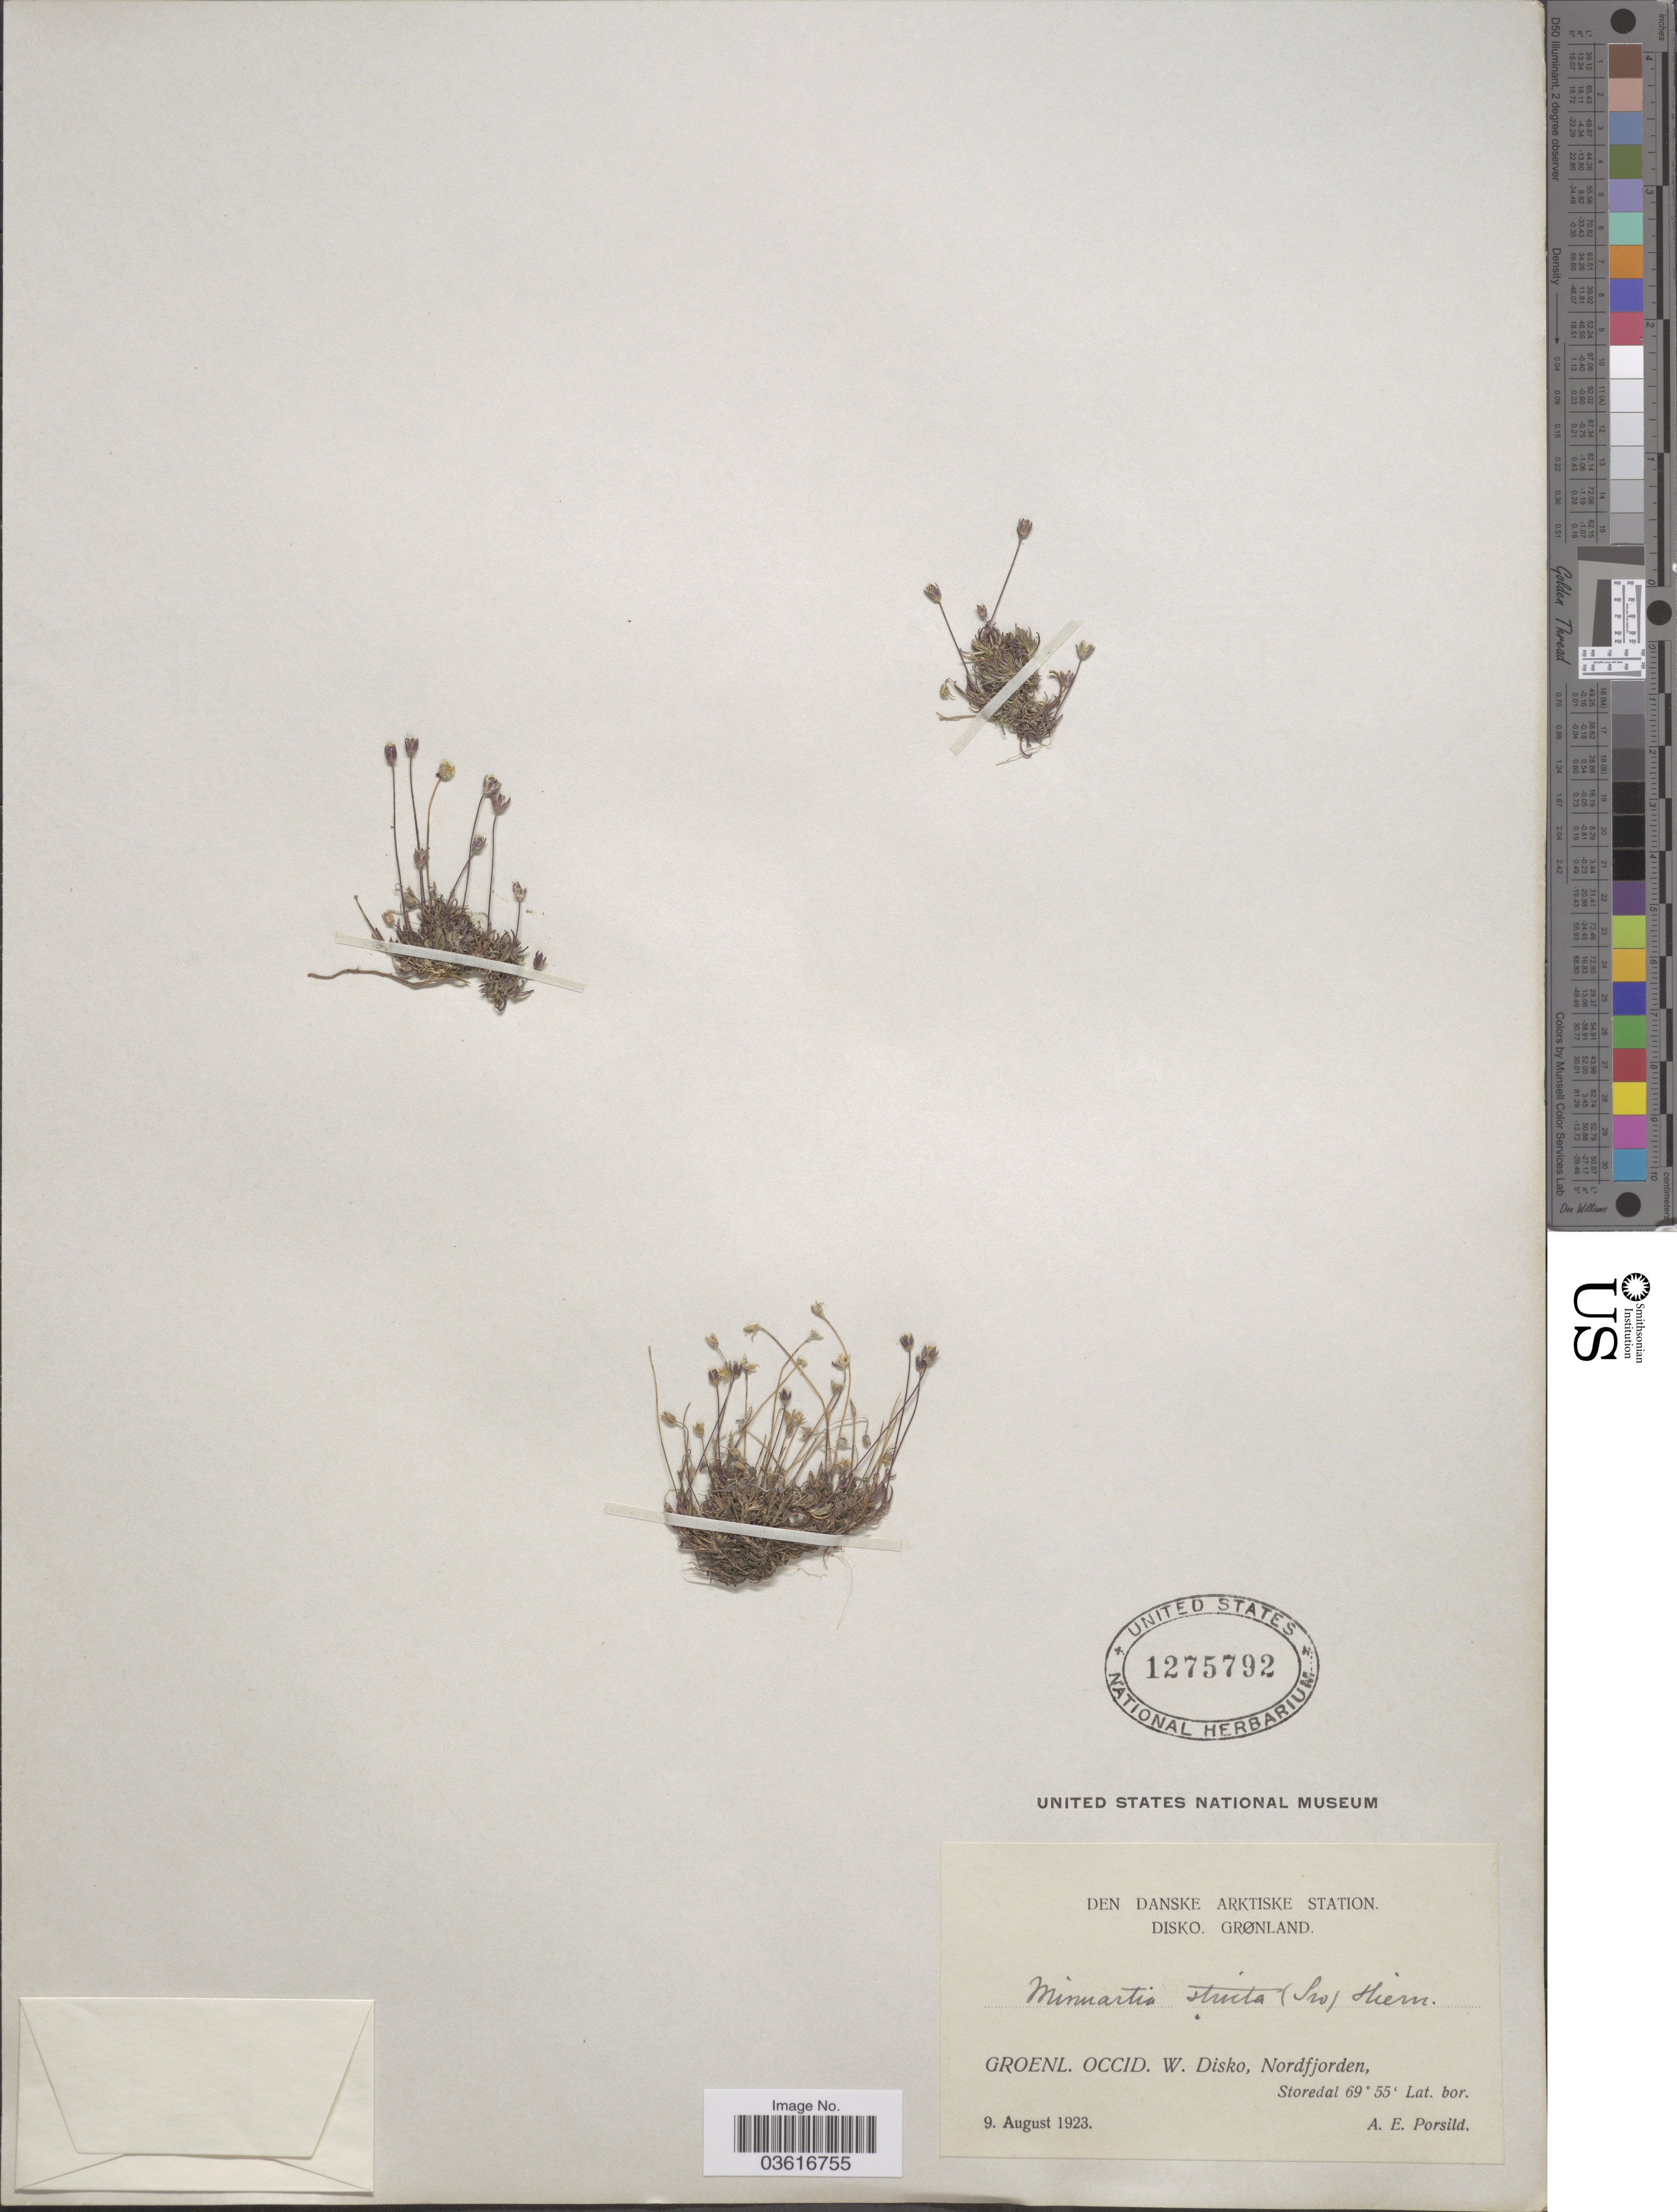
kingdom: Plantae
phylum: Tracheophyta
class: Magnoliopsida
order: Caryophyllales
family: Caryophyllaceae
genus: Minuartia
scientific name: Minuartia stricta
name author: (Sw.) Hiern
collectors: A. E. Porsild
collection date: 1923-08-09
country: Greenland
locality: Den Danske Arktiske Station Disko. Groenl. Occid. W. Disko, Nordfjorden, Storedal.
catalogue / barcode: US 1275792